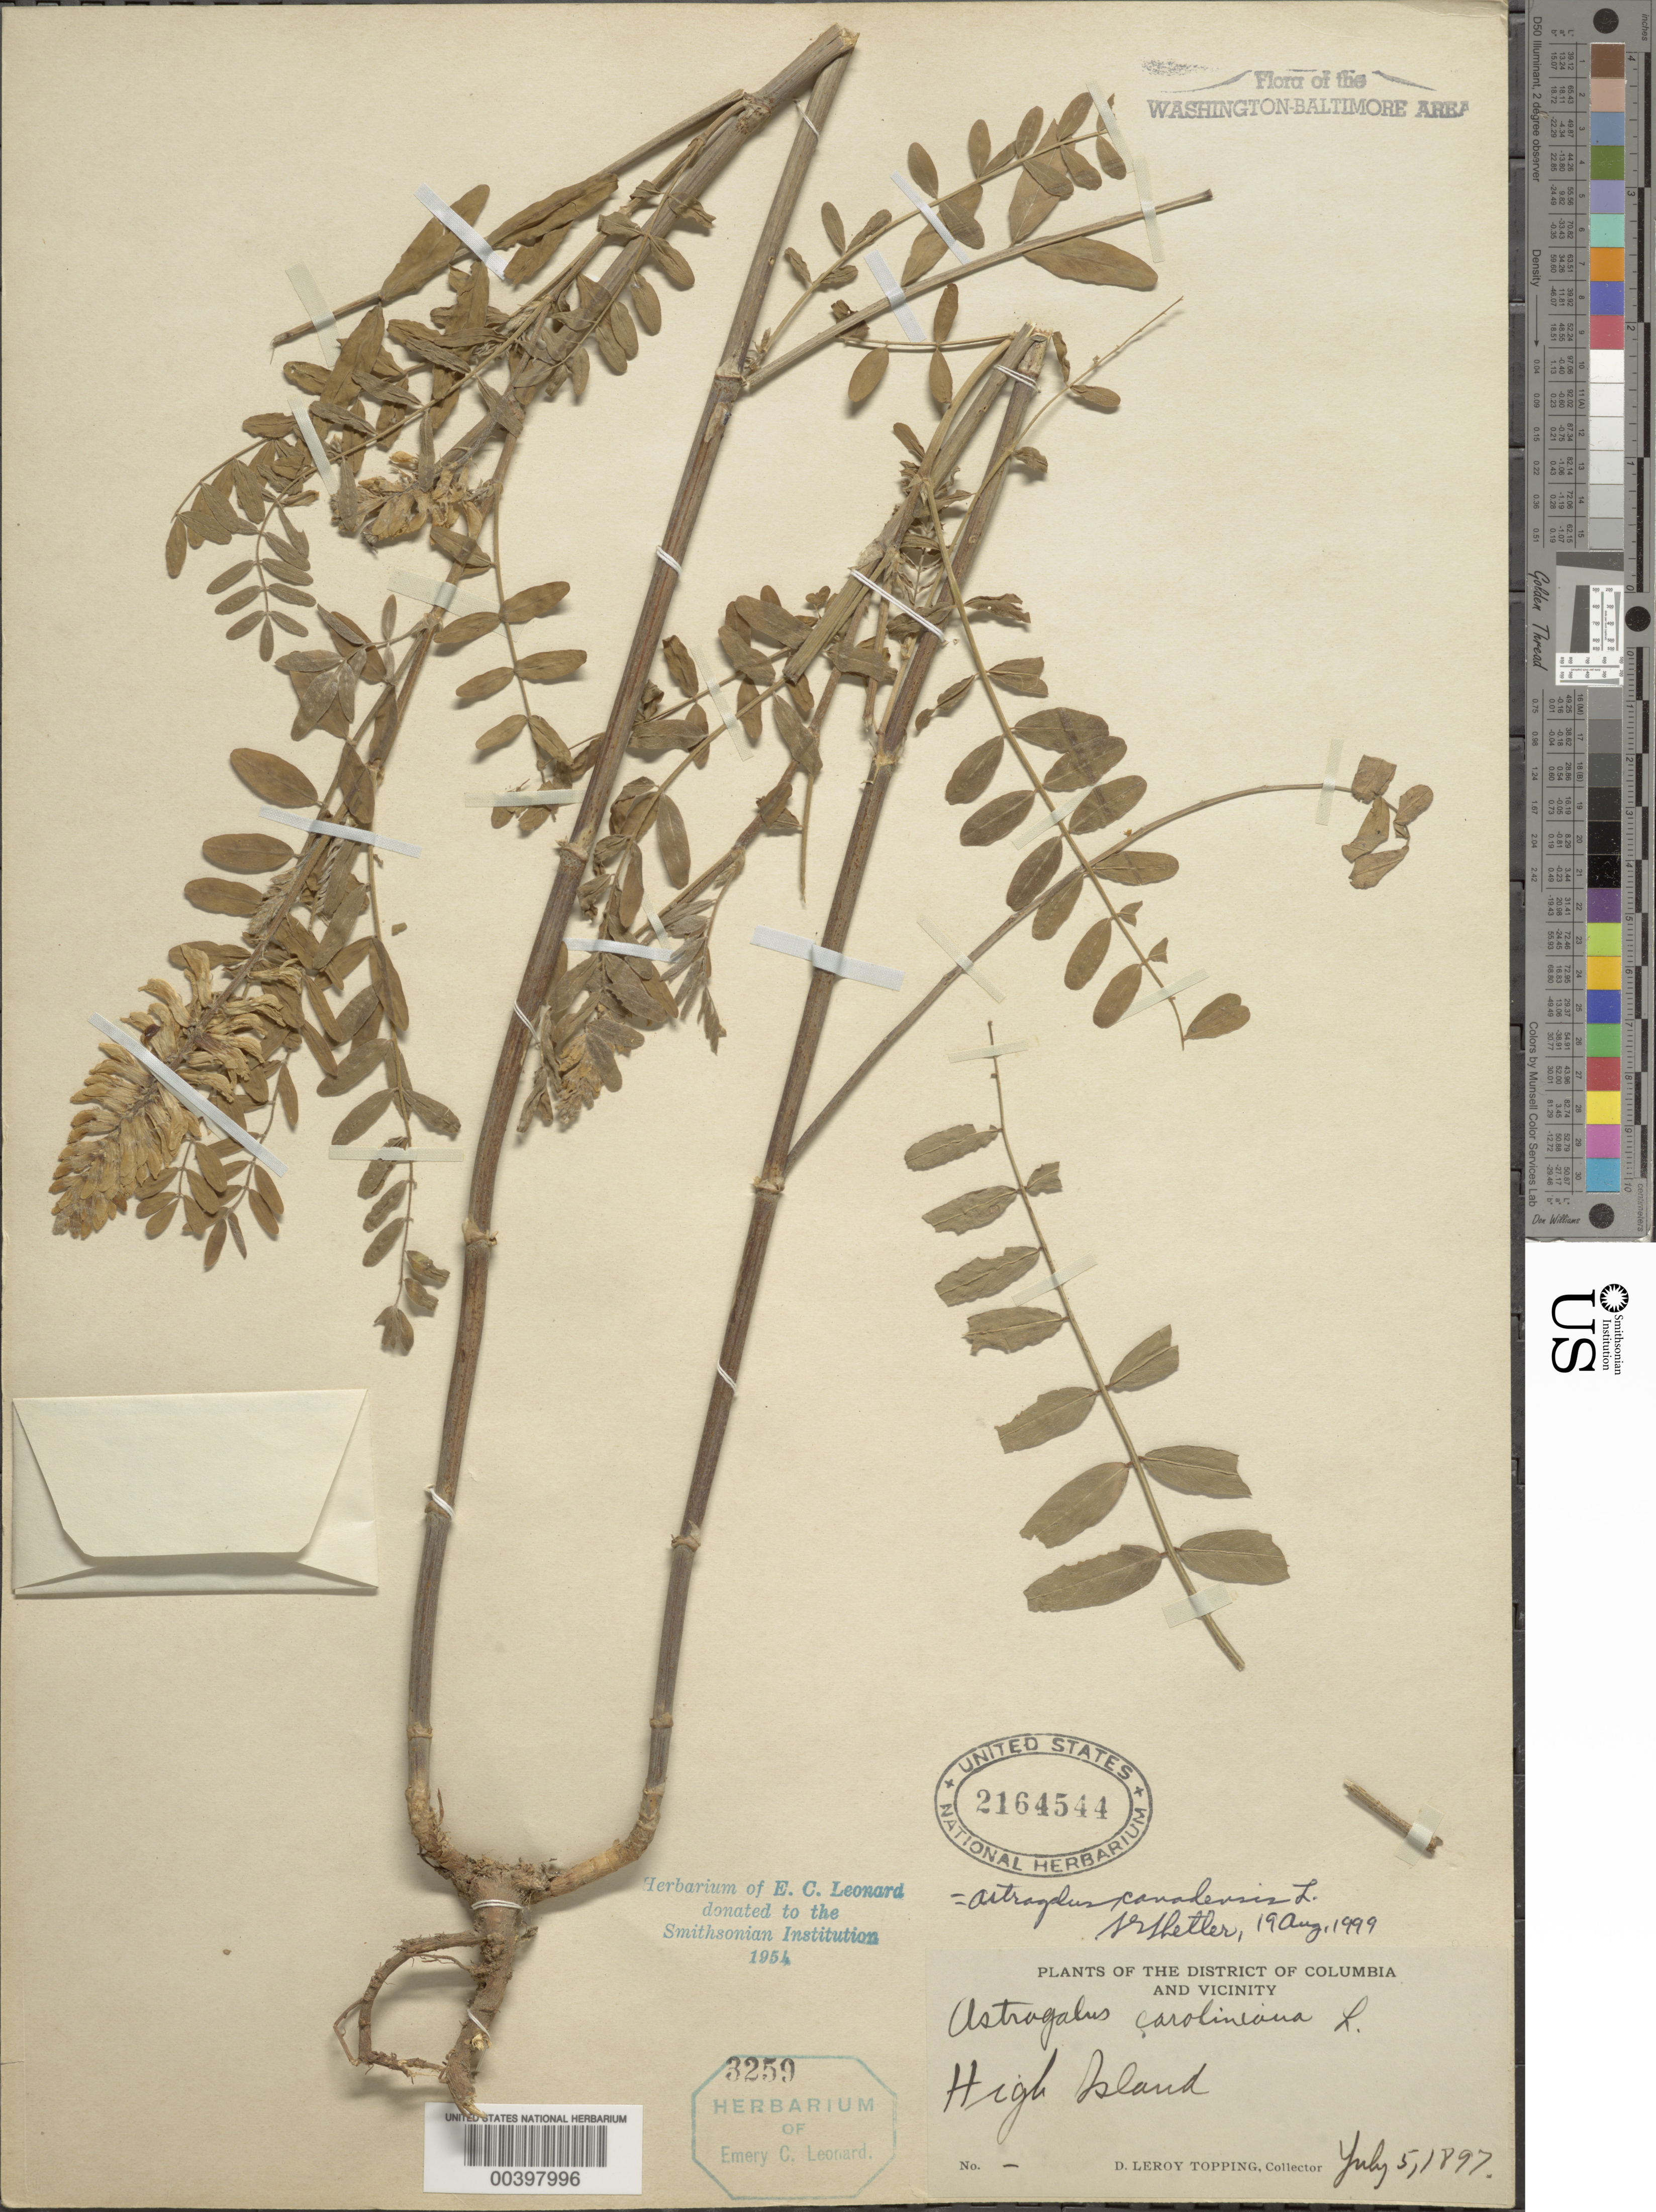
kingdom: Plantae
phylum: Tracheophyta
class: Magnoliopsida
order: Fabales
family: Fabaceae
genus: Astragalus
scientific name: Astragalus canadensis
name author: L.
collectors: D. L. Topping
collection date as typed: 05 Jul 1897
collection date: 1897-07-05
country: United States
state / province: Maryland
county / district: Montgomery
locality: High Island C. & O. Canal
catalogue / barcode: US 2164544